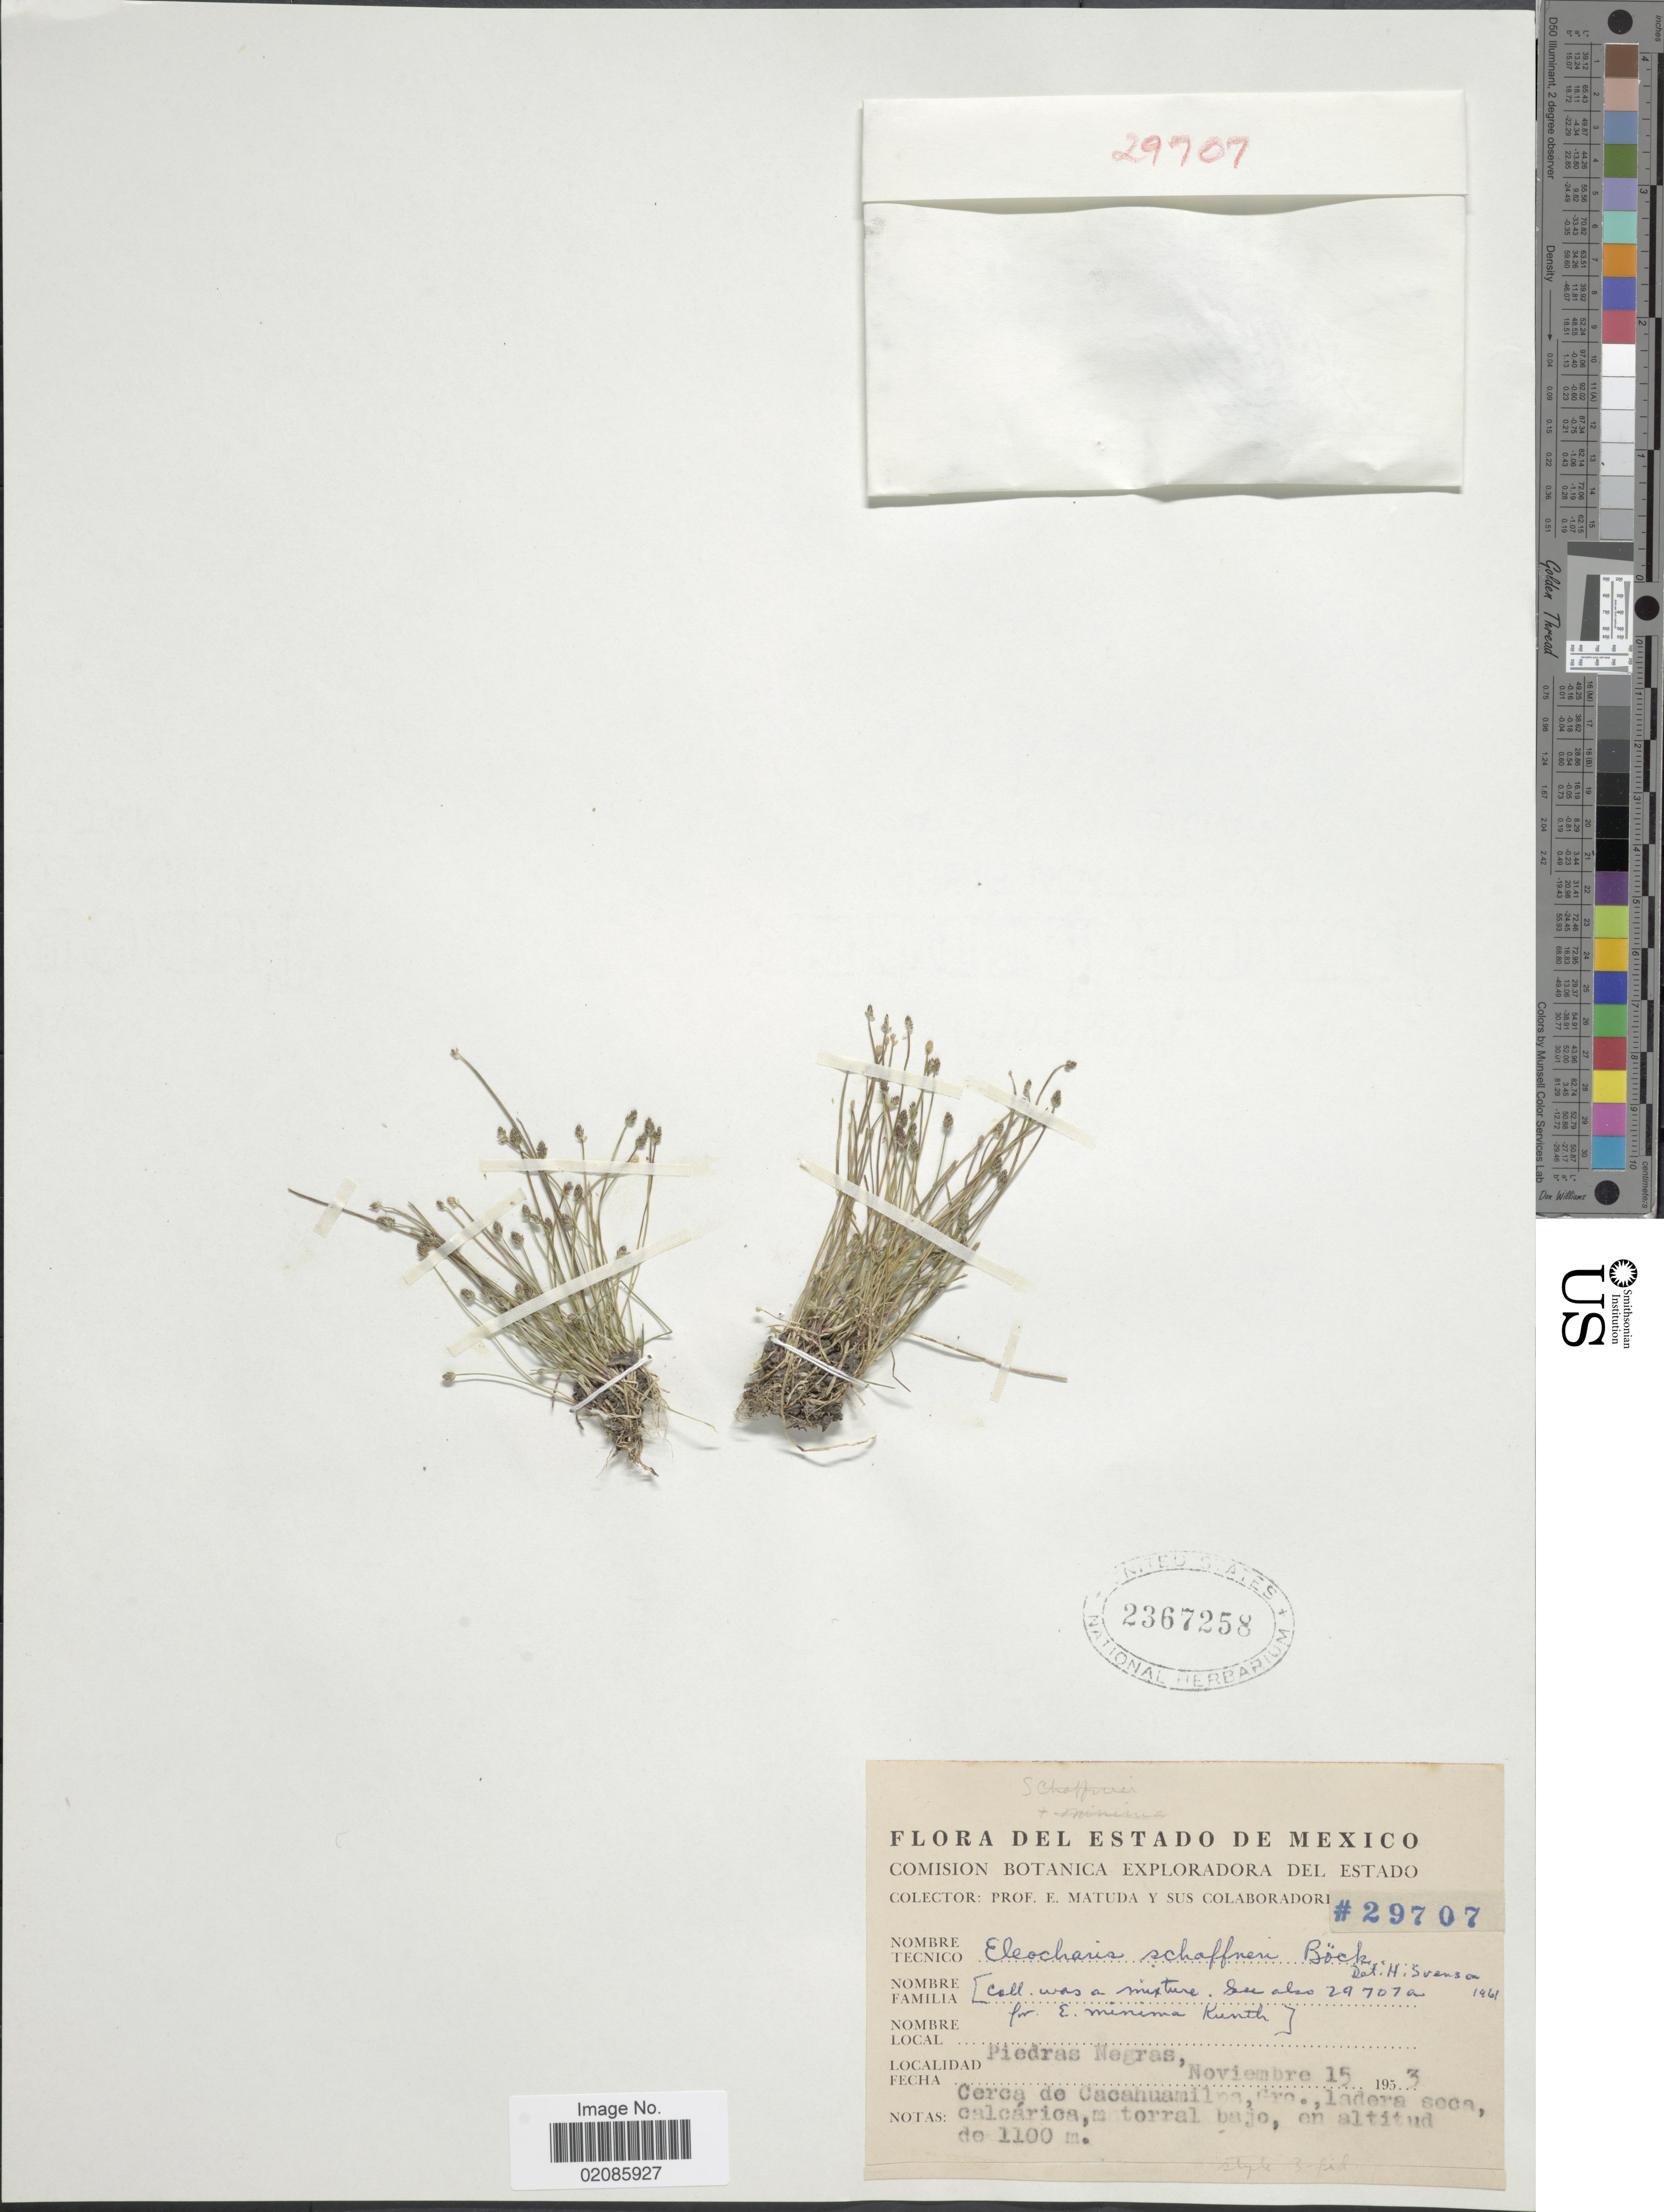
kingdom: Plantae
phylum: Tracheophyta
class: Liliopsida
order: Poales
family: Cyperaceae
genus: Eleocharis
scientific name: Eleocharis schaffneri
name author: Boeckeler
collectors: E. Matuda & et al.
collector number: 29707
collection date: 1953-11-15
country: Mexico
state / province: México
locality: Estado de Mexico. Piedras Negras, Cerca de Cacahuamilpa, Gro. ladera seca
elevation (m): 1100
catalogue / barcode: US 2367258